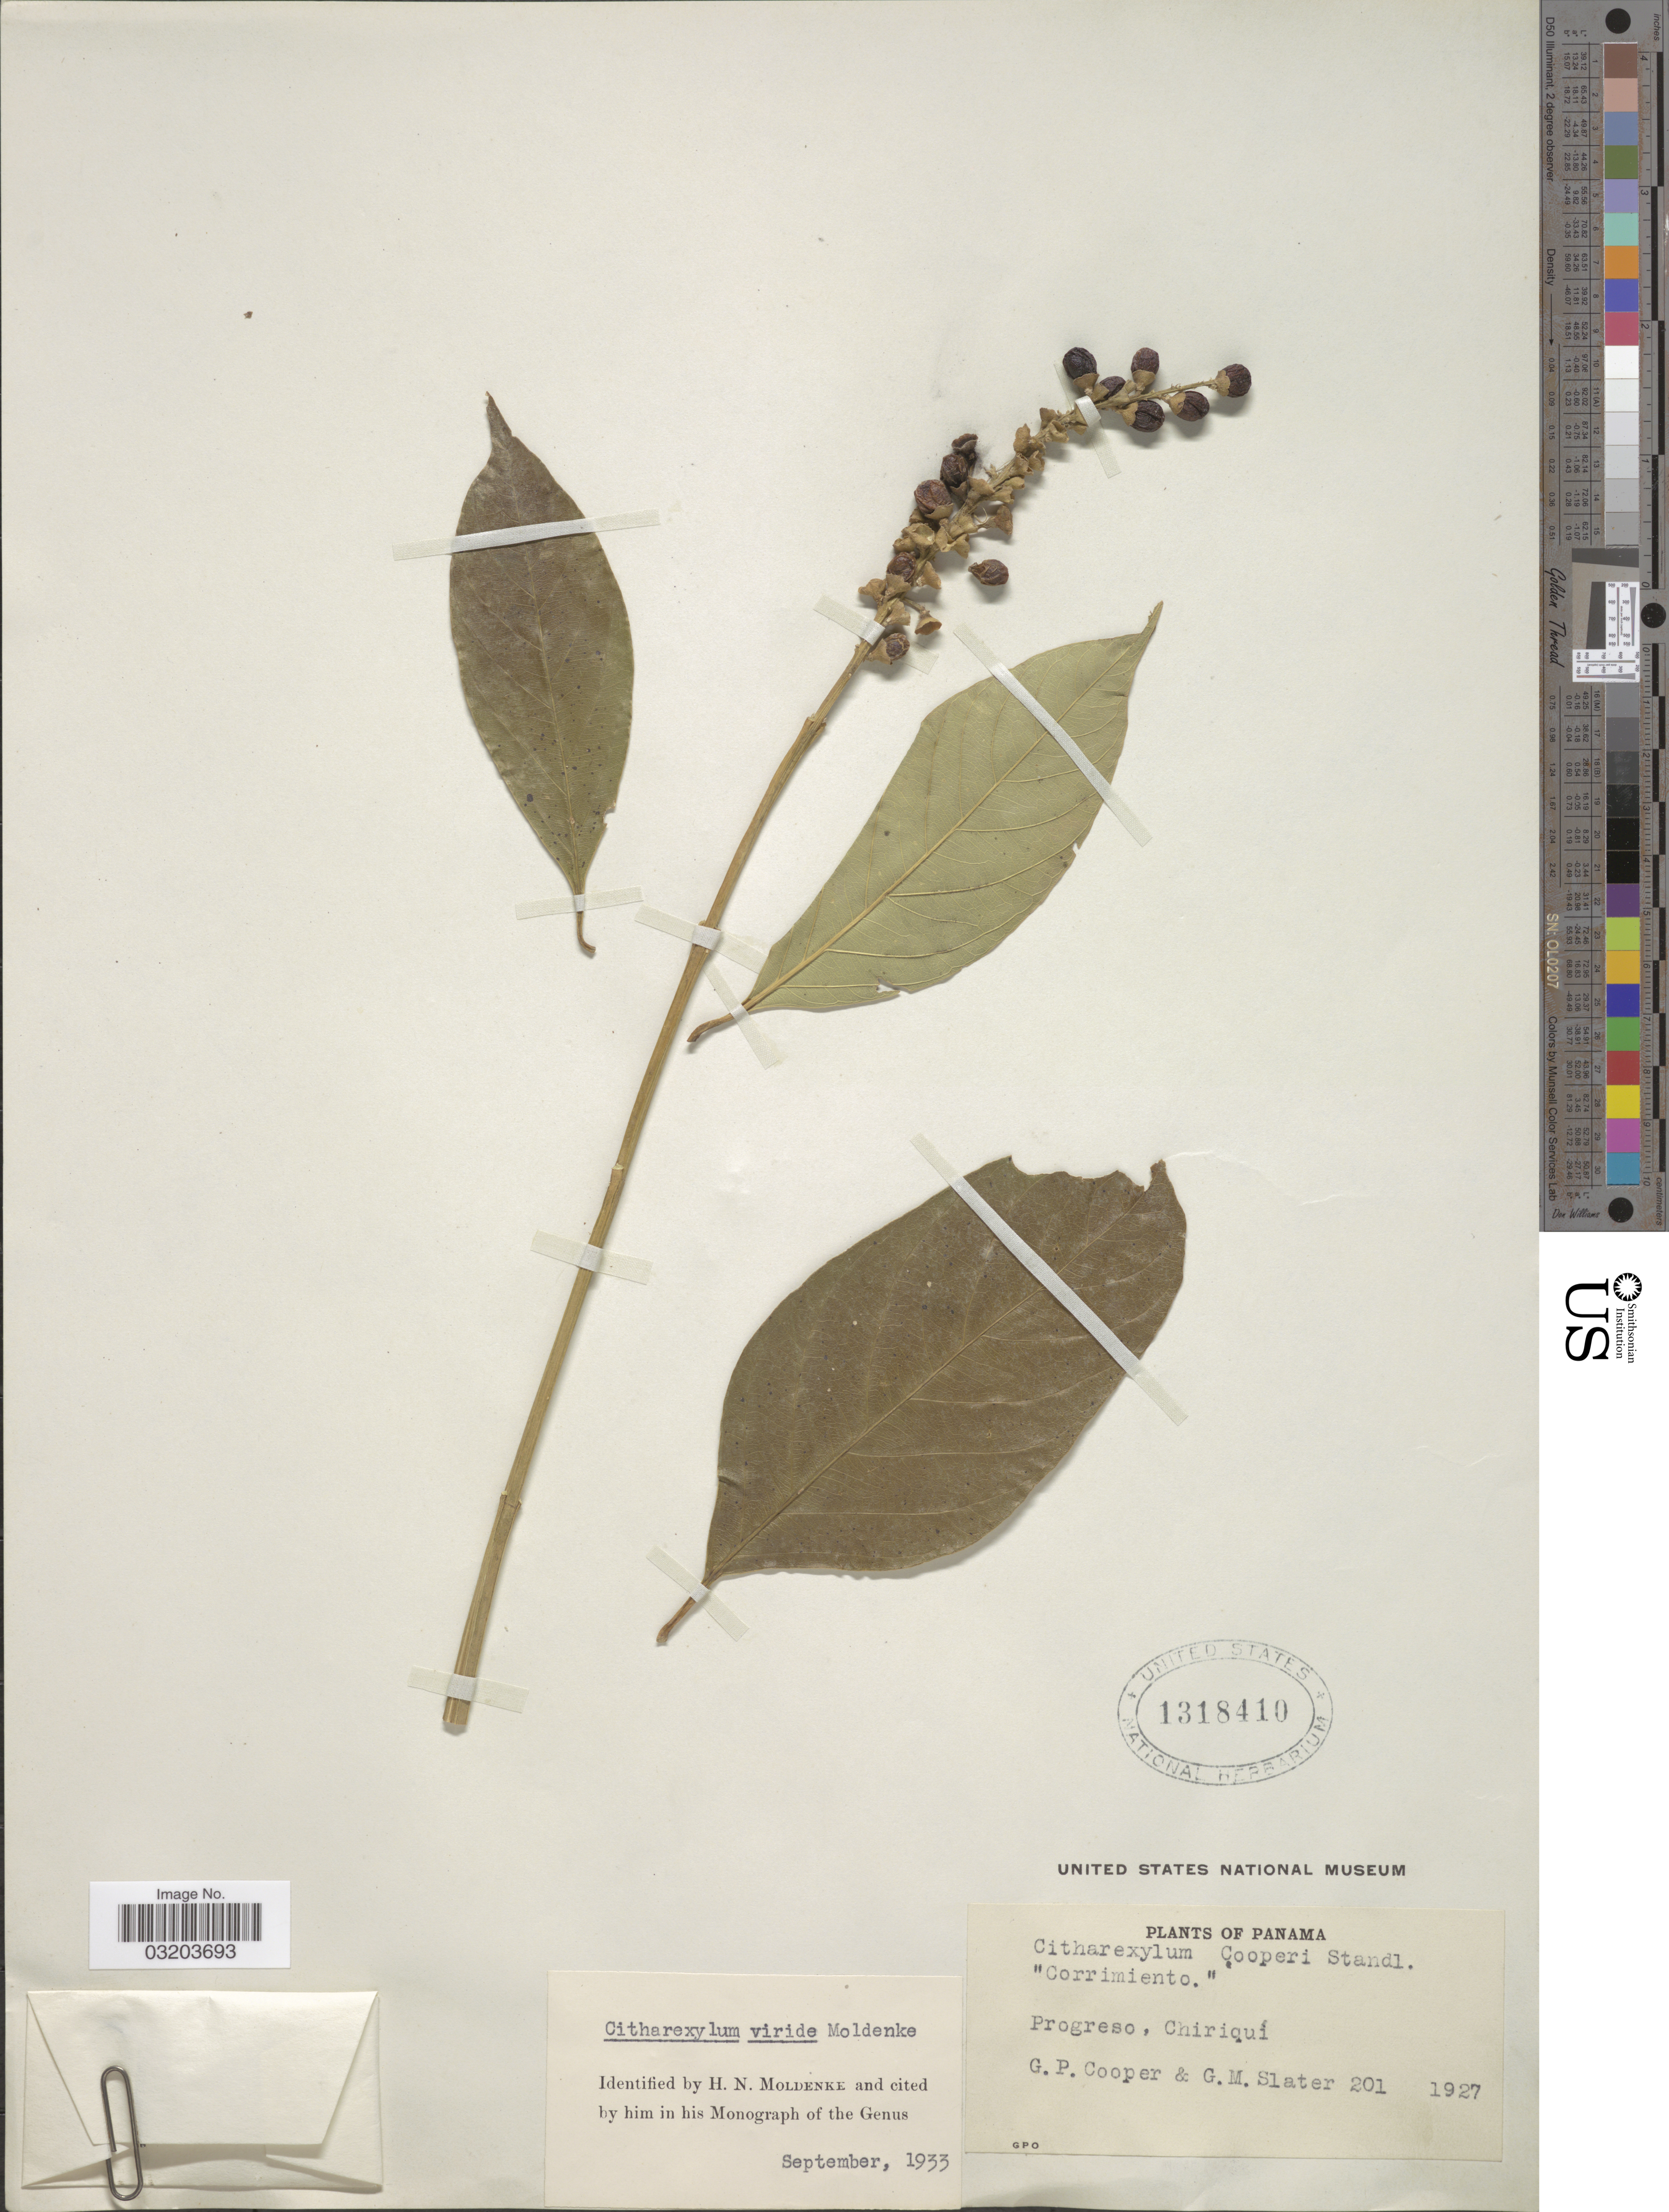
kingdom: Plantae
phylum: Tracheophyta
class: Magnoliopsida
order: Lamiales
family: Verbenaceae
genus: Citharexylum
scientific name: Citharexylum viride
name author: Moldenke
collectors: G. Cooper & G. Slater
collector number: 201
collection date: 1927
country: Panama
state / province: Chiriqui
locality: Progreso.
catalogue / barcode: US 1318410